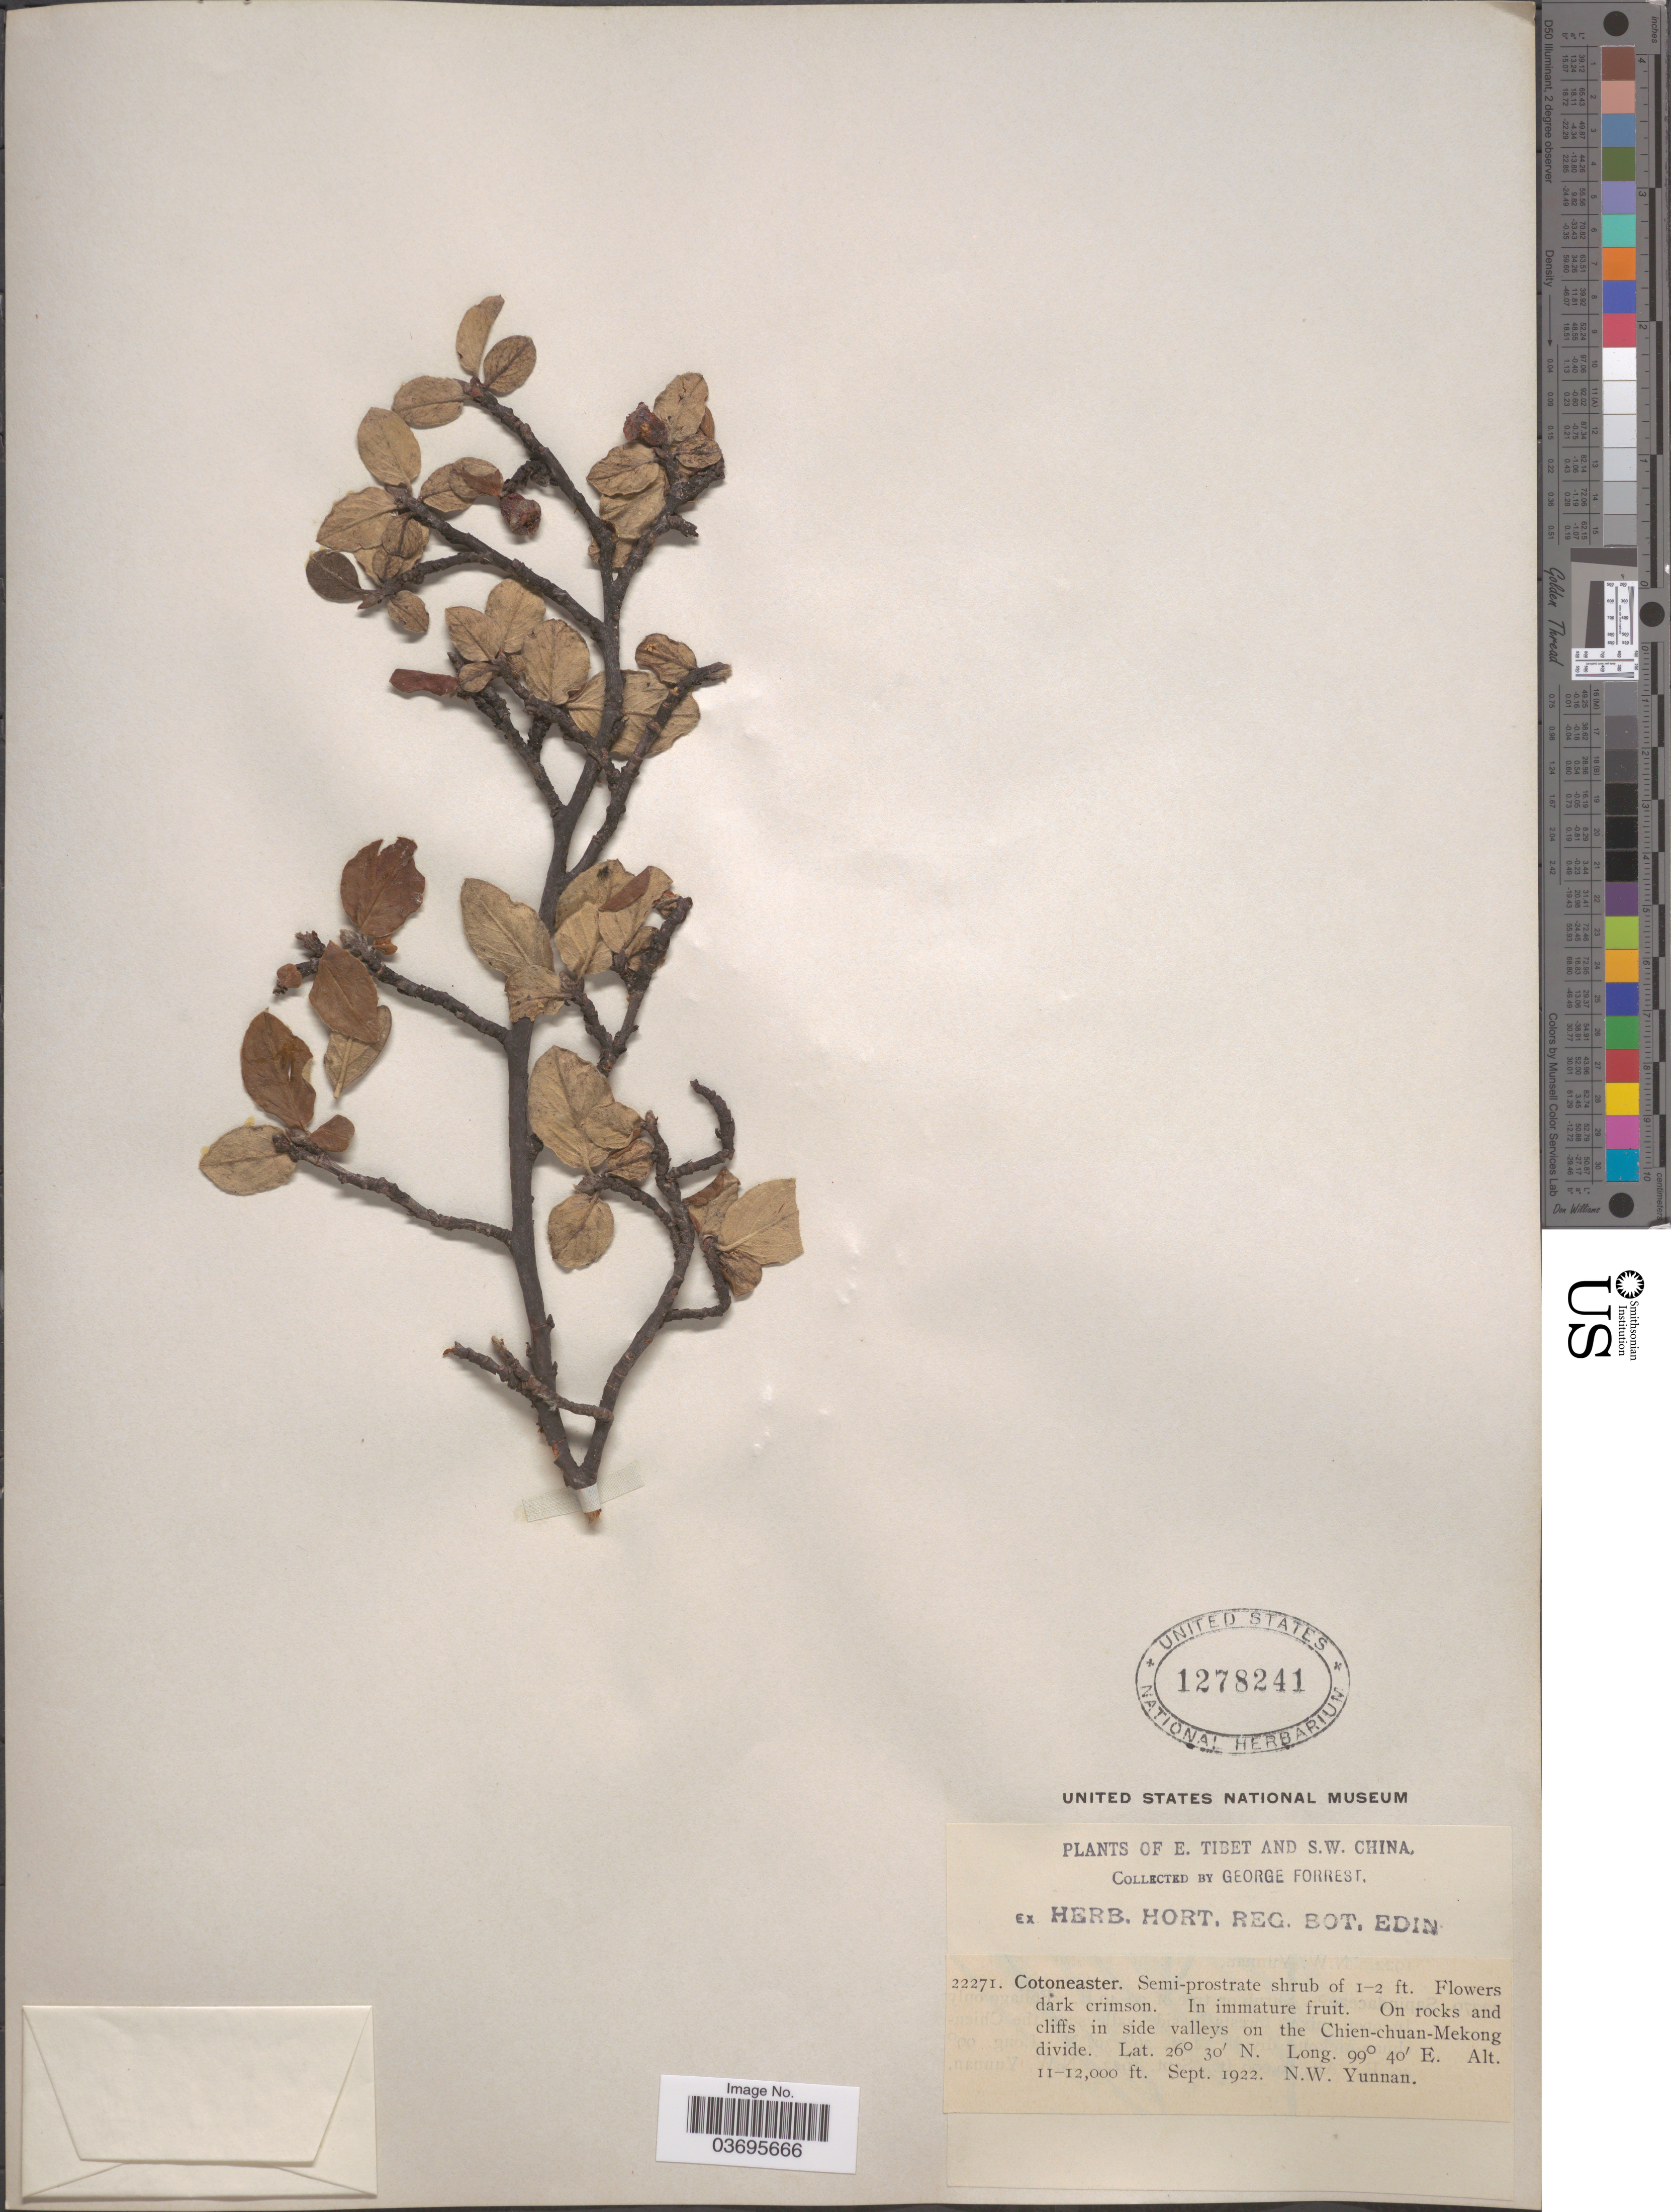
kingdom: Plantae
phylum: Tracheophyta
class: Magnoliopsida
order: Rosales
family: Rosaceae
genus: Cotoneaster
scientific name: Cotoneaster sp.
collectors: G. Forrest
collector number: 22271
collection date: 1922-09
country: China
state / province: Yunnan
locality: E. Tibet and S.W. China. On rocks and cliffs in side valleys on the Chien-chuan-Mekong divide. N.W. Yunnan.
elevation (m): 3353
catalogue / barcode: US 1278211